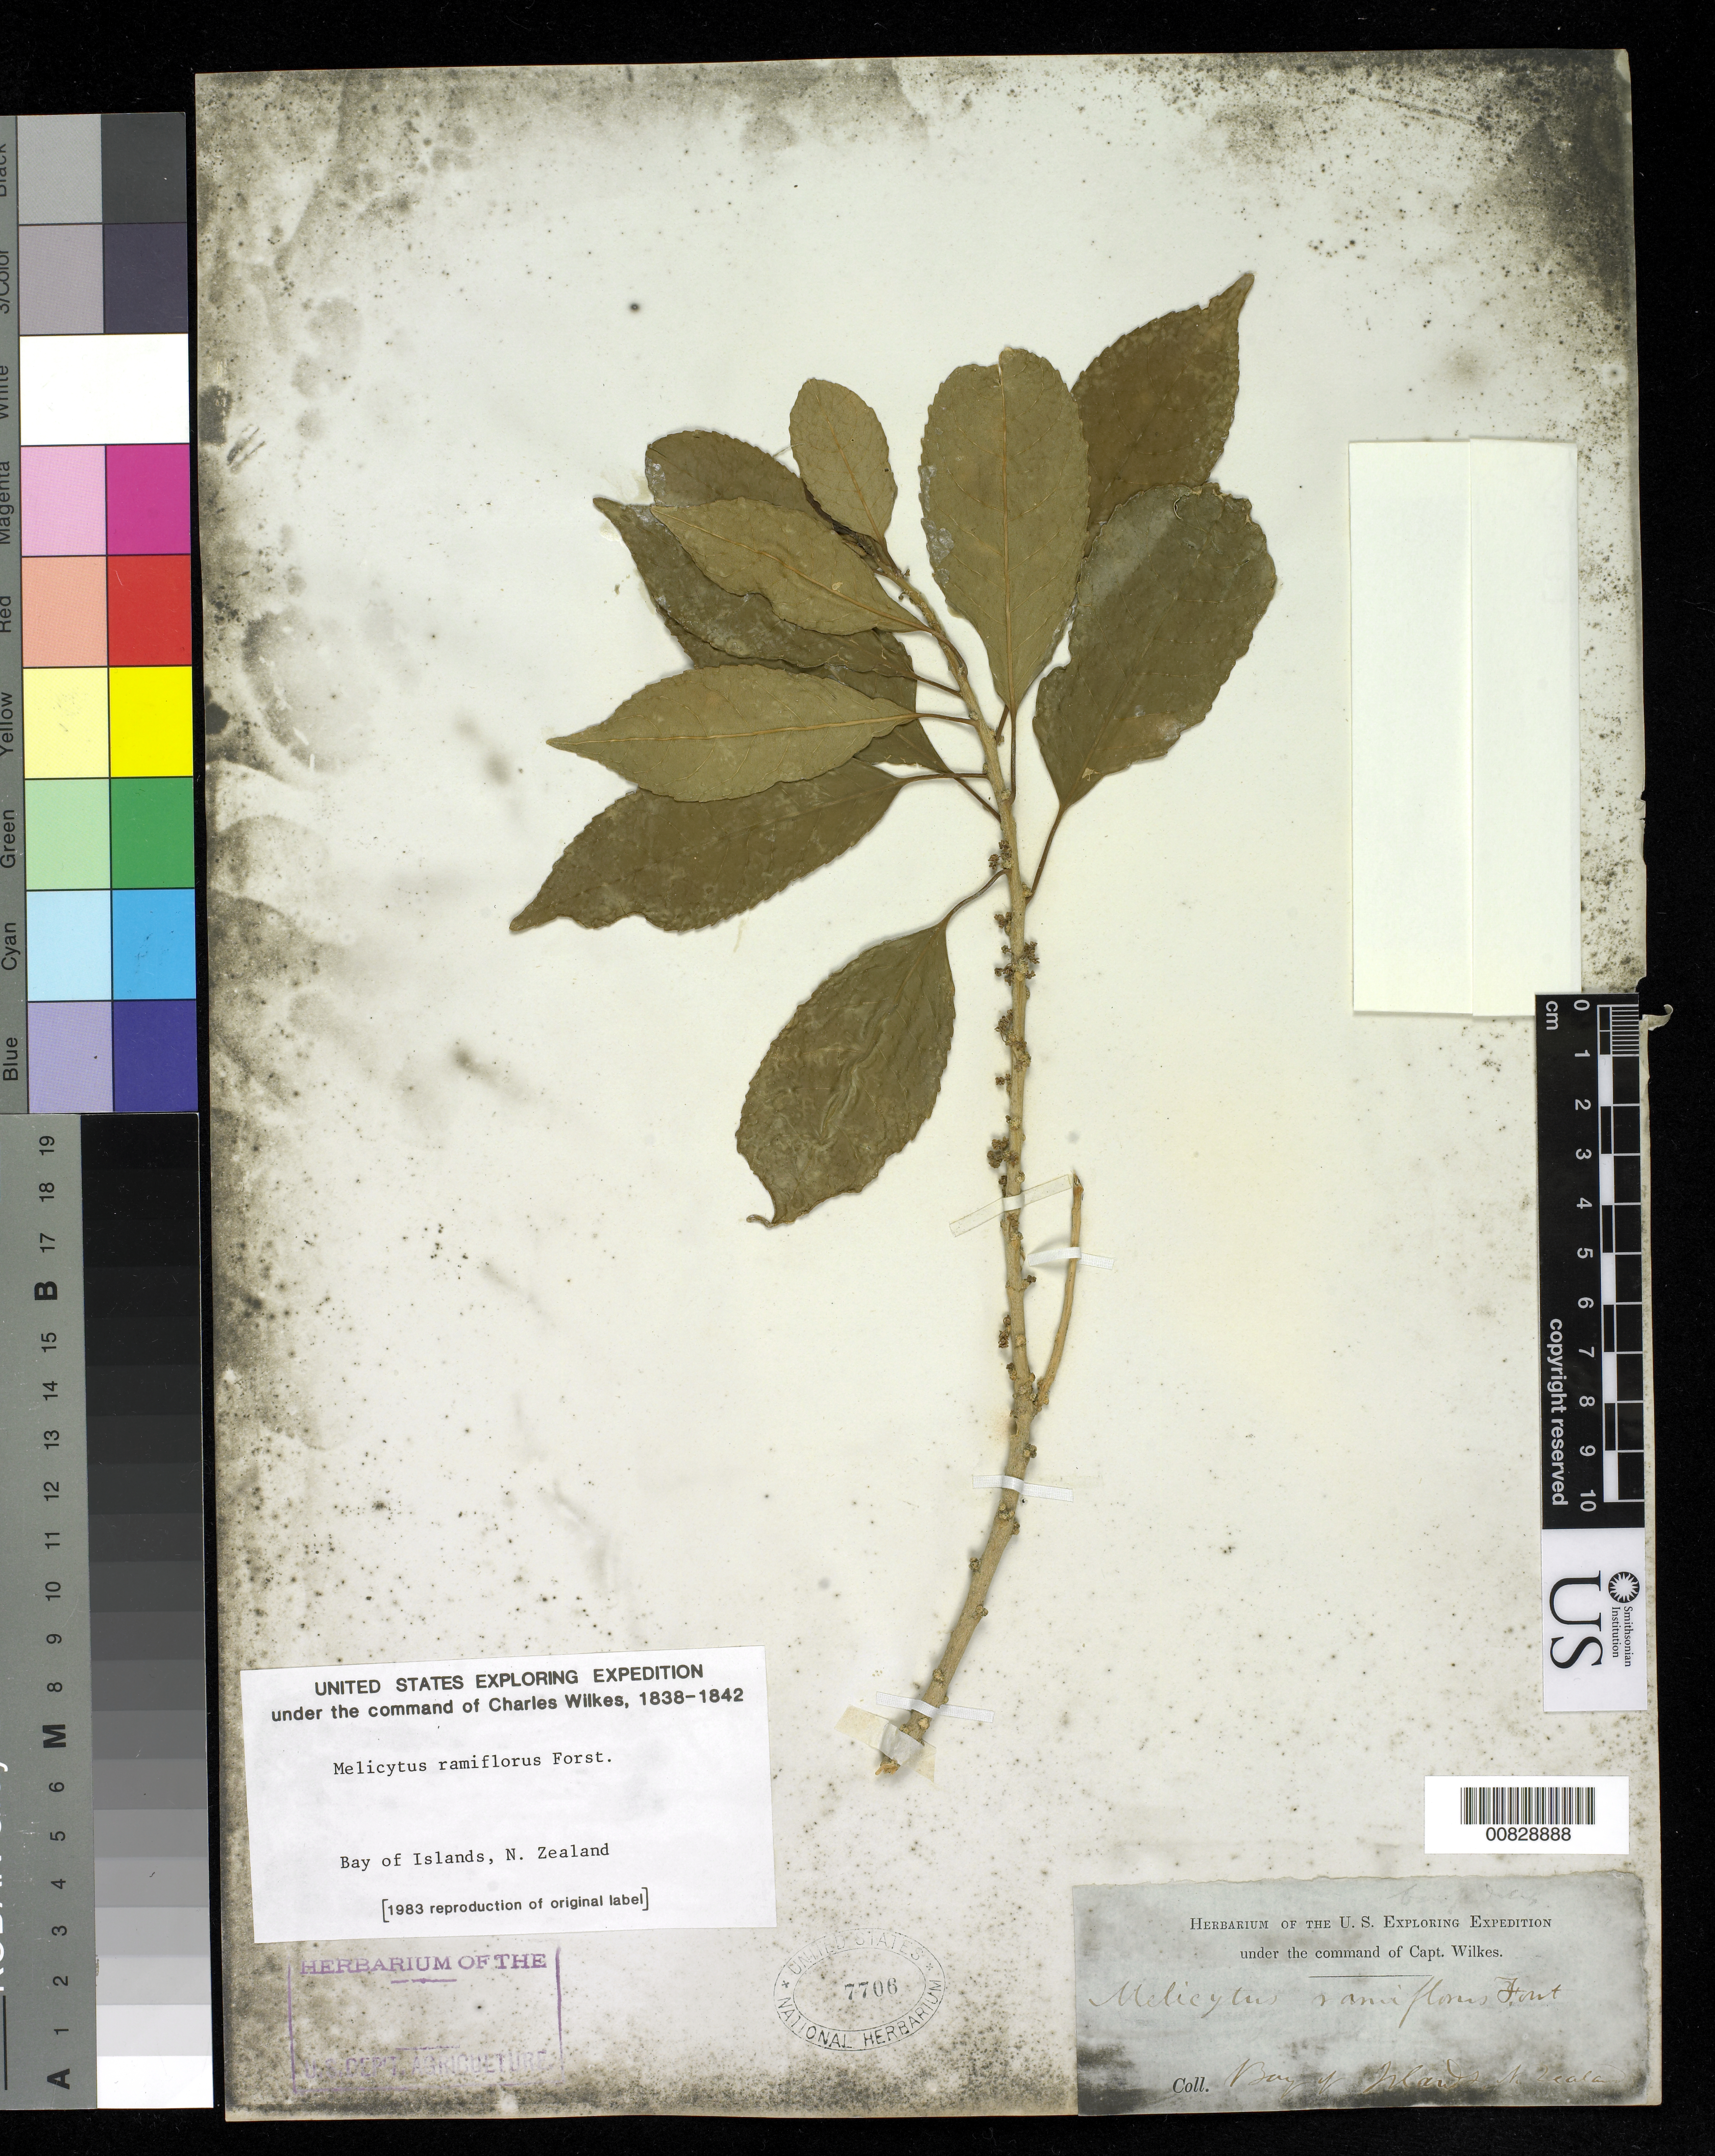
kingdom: Plantae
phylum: Tracheophyta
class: Magnoliopsida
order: Malpighiales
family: Violaceae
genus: Melicytus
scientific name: Melicytus ramiflorus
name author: J.R. Forst. & G. Forst.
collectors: Wilkes Explor. Exped.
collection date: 1838/1842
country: New Zealand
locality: Bay of Islands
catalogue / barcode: US 7706